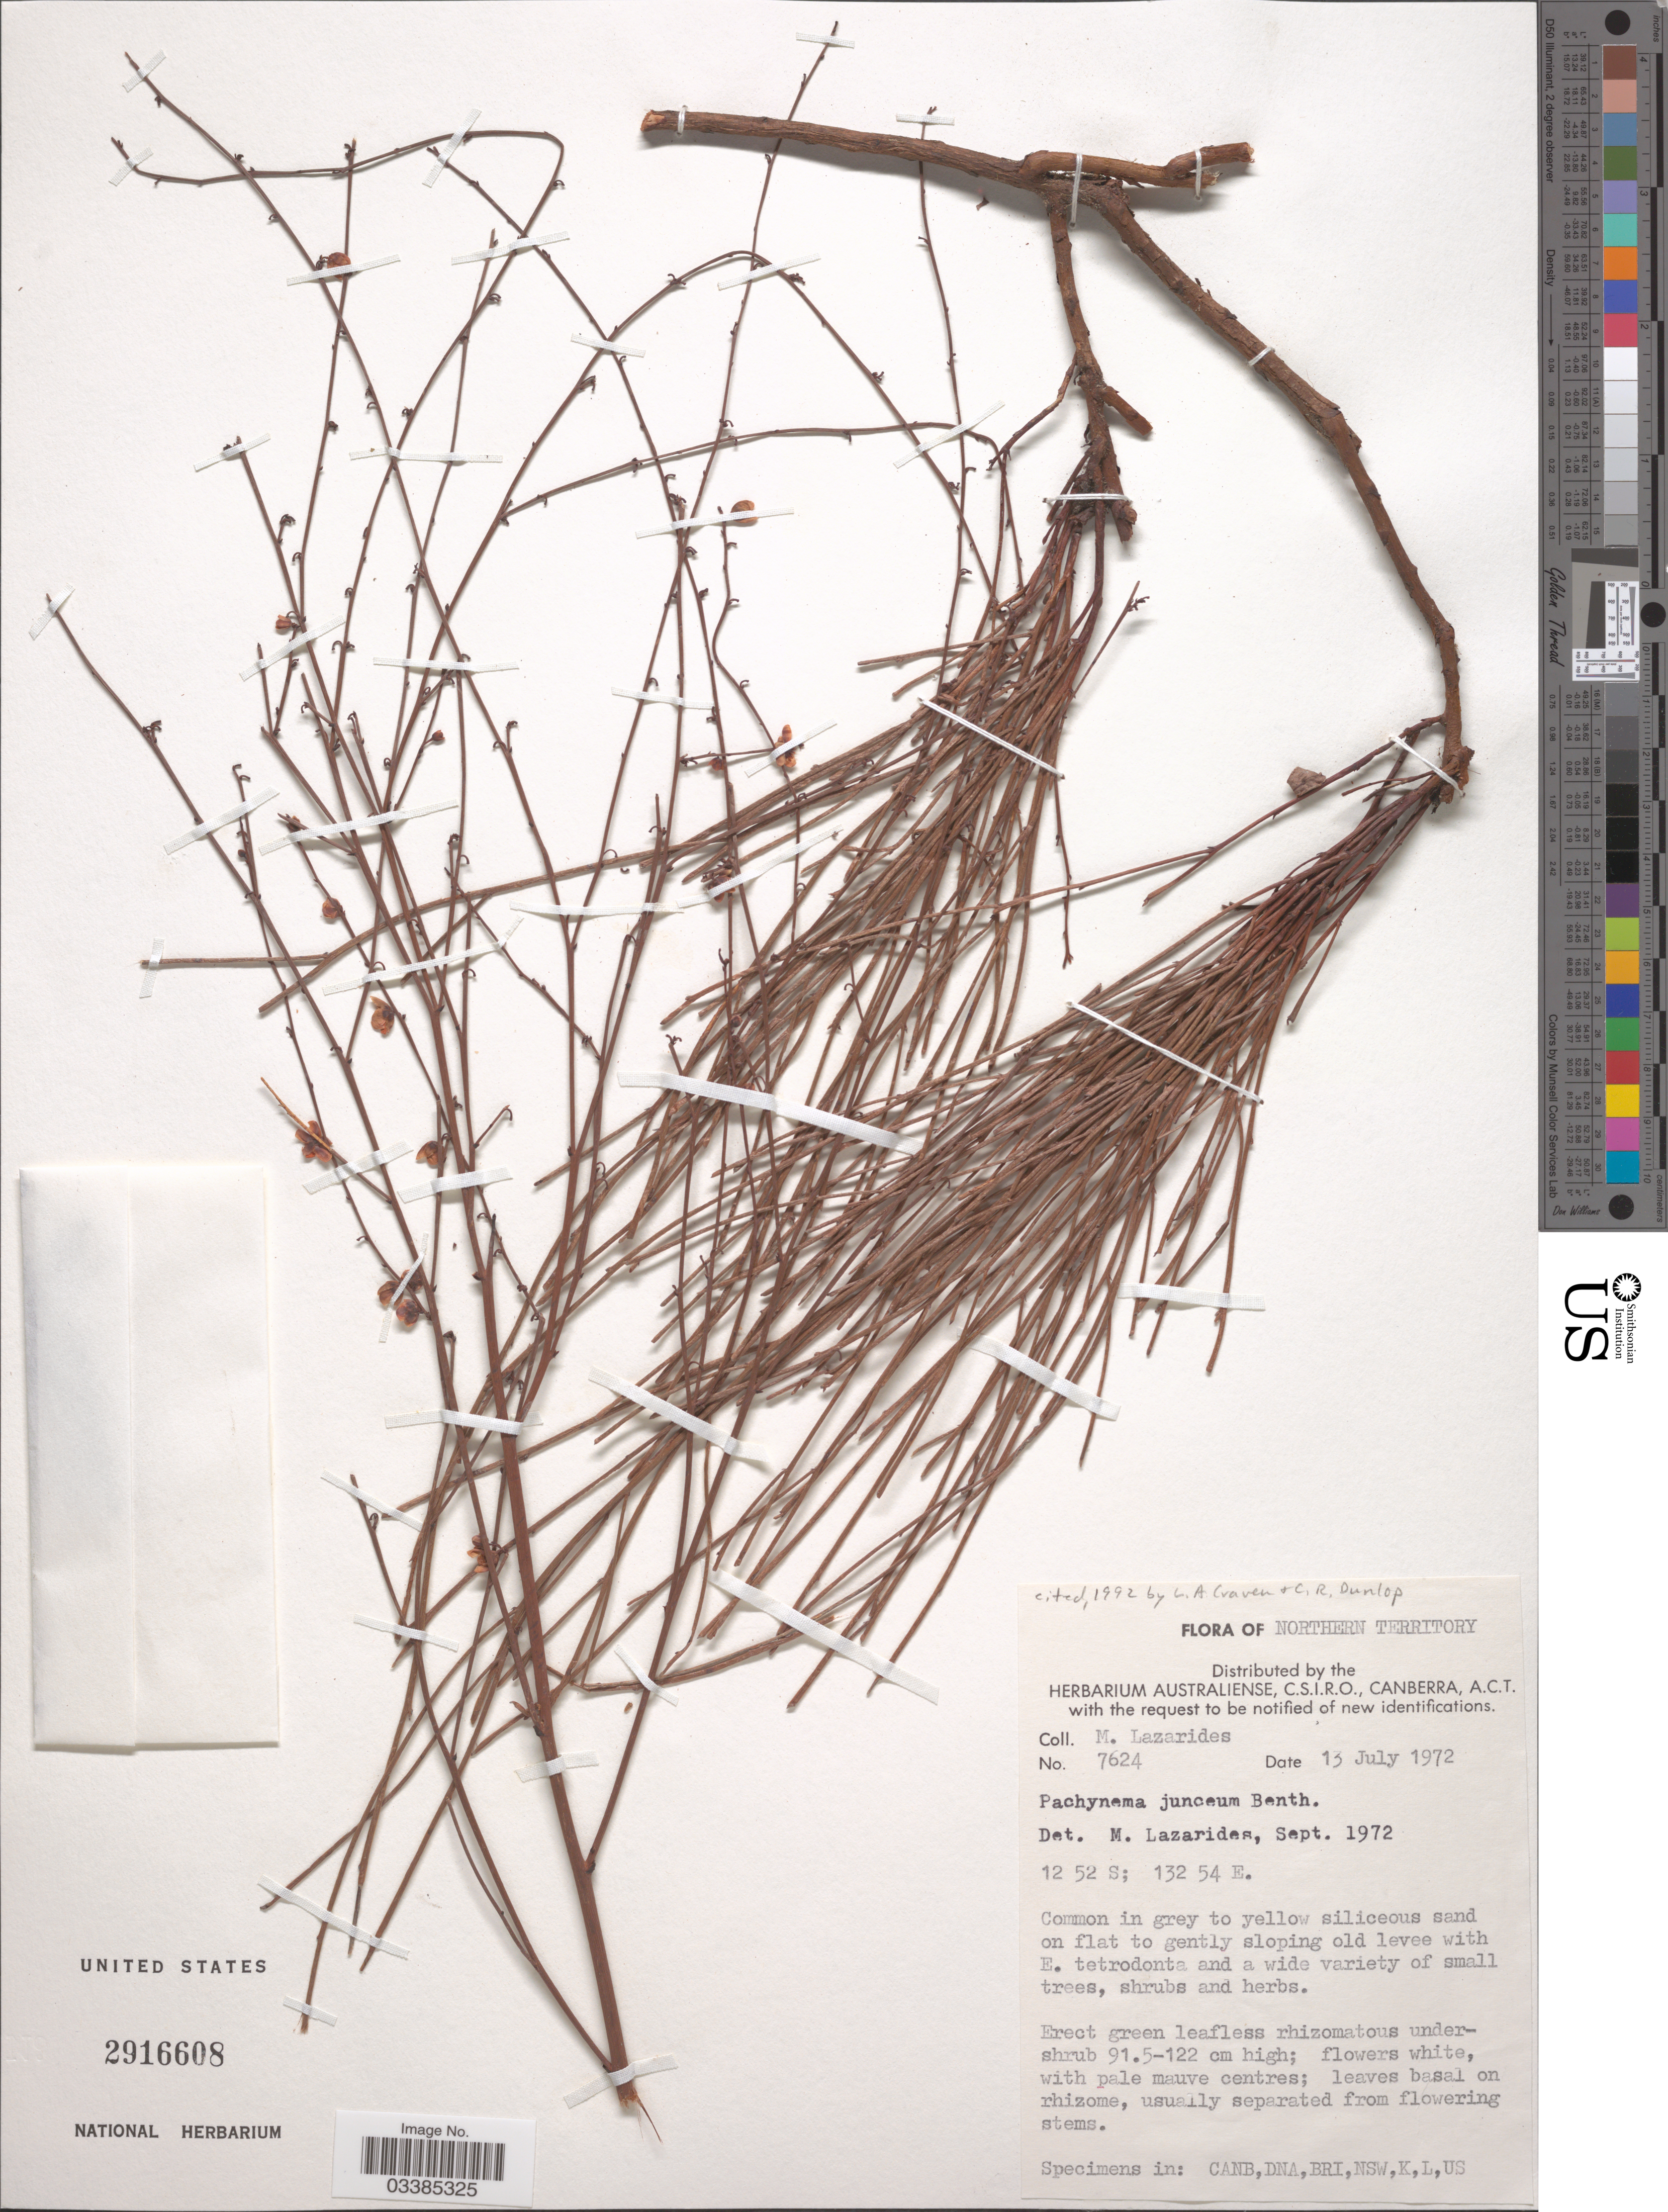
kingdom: Plantae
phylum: Tracheophyta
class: Magnoliopsida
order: Dilleniales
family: Dilleniaceae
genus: Hibbertia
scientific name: Hibbertia juncea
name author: (Benth.) J.W. Horn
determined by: Strong, Mark T., (BOT), Smithsonian Institution - National Museum of Natural History (UNITED STATES)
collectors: M. Lazarides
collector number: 7324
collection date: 1972-07-13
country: Australia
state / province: Northern Territory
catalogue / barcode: US 2916608